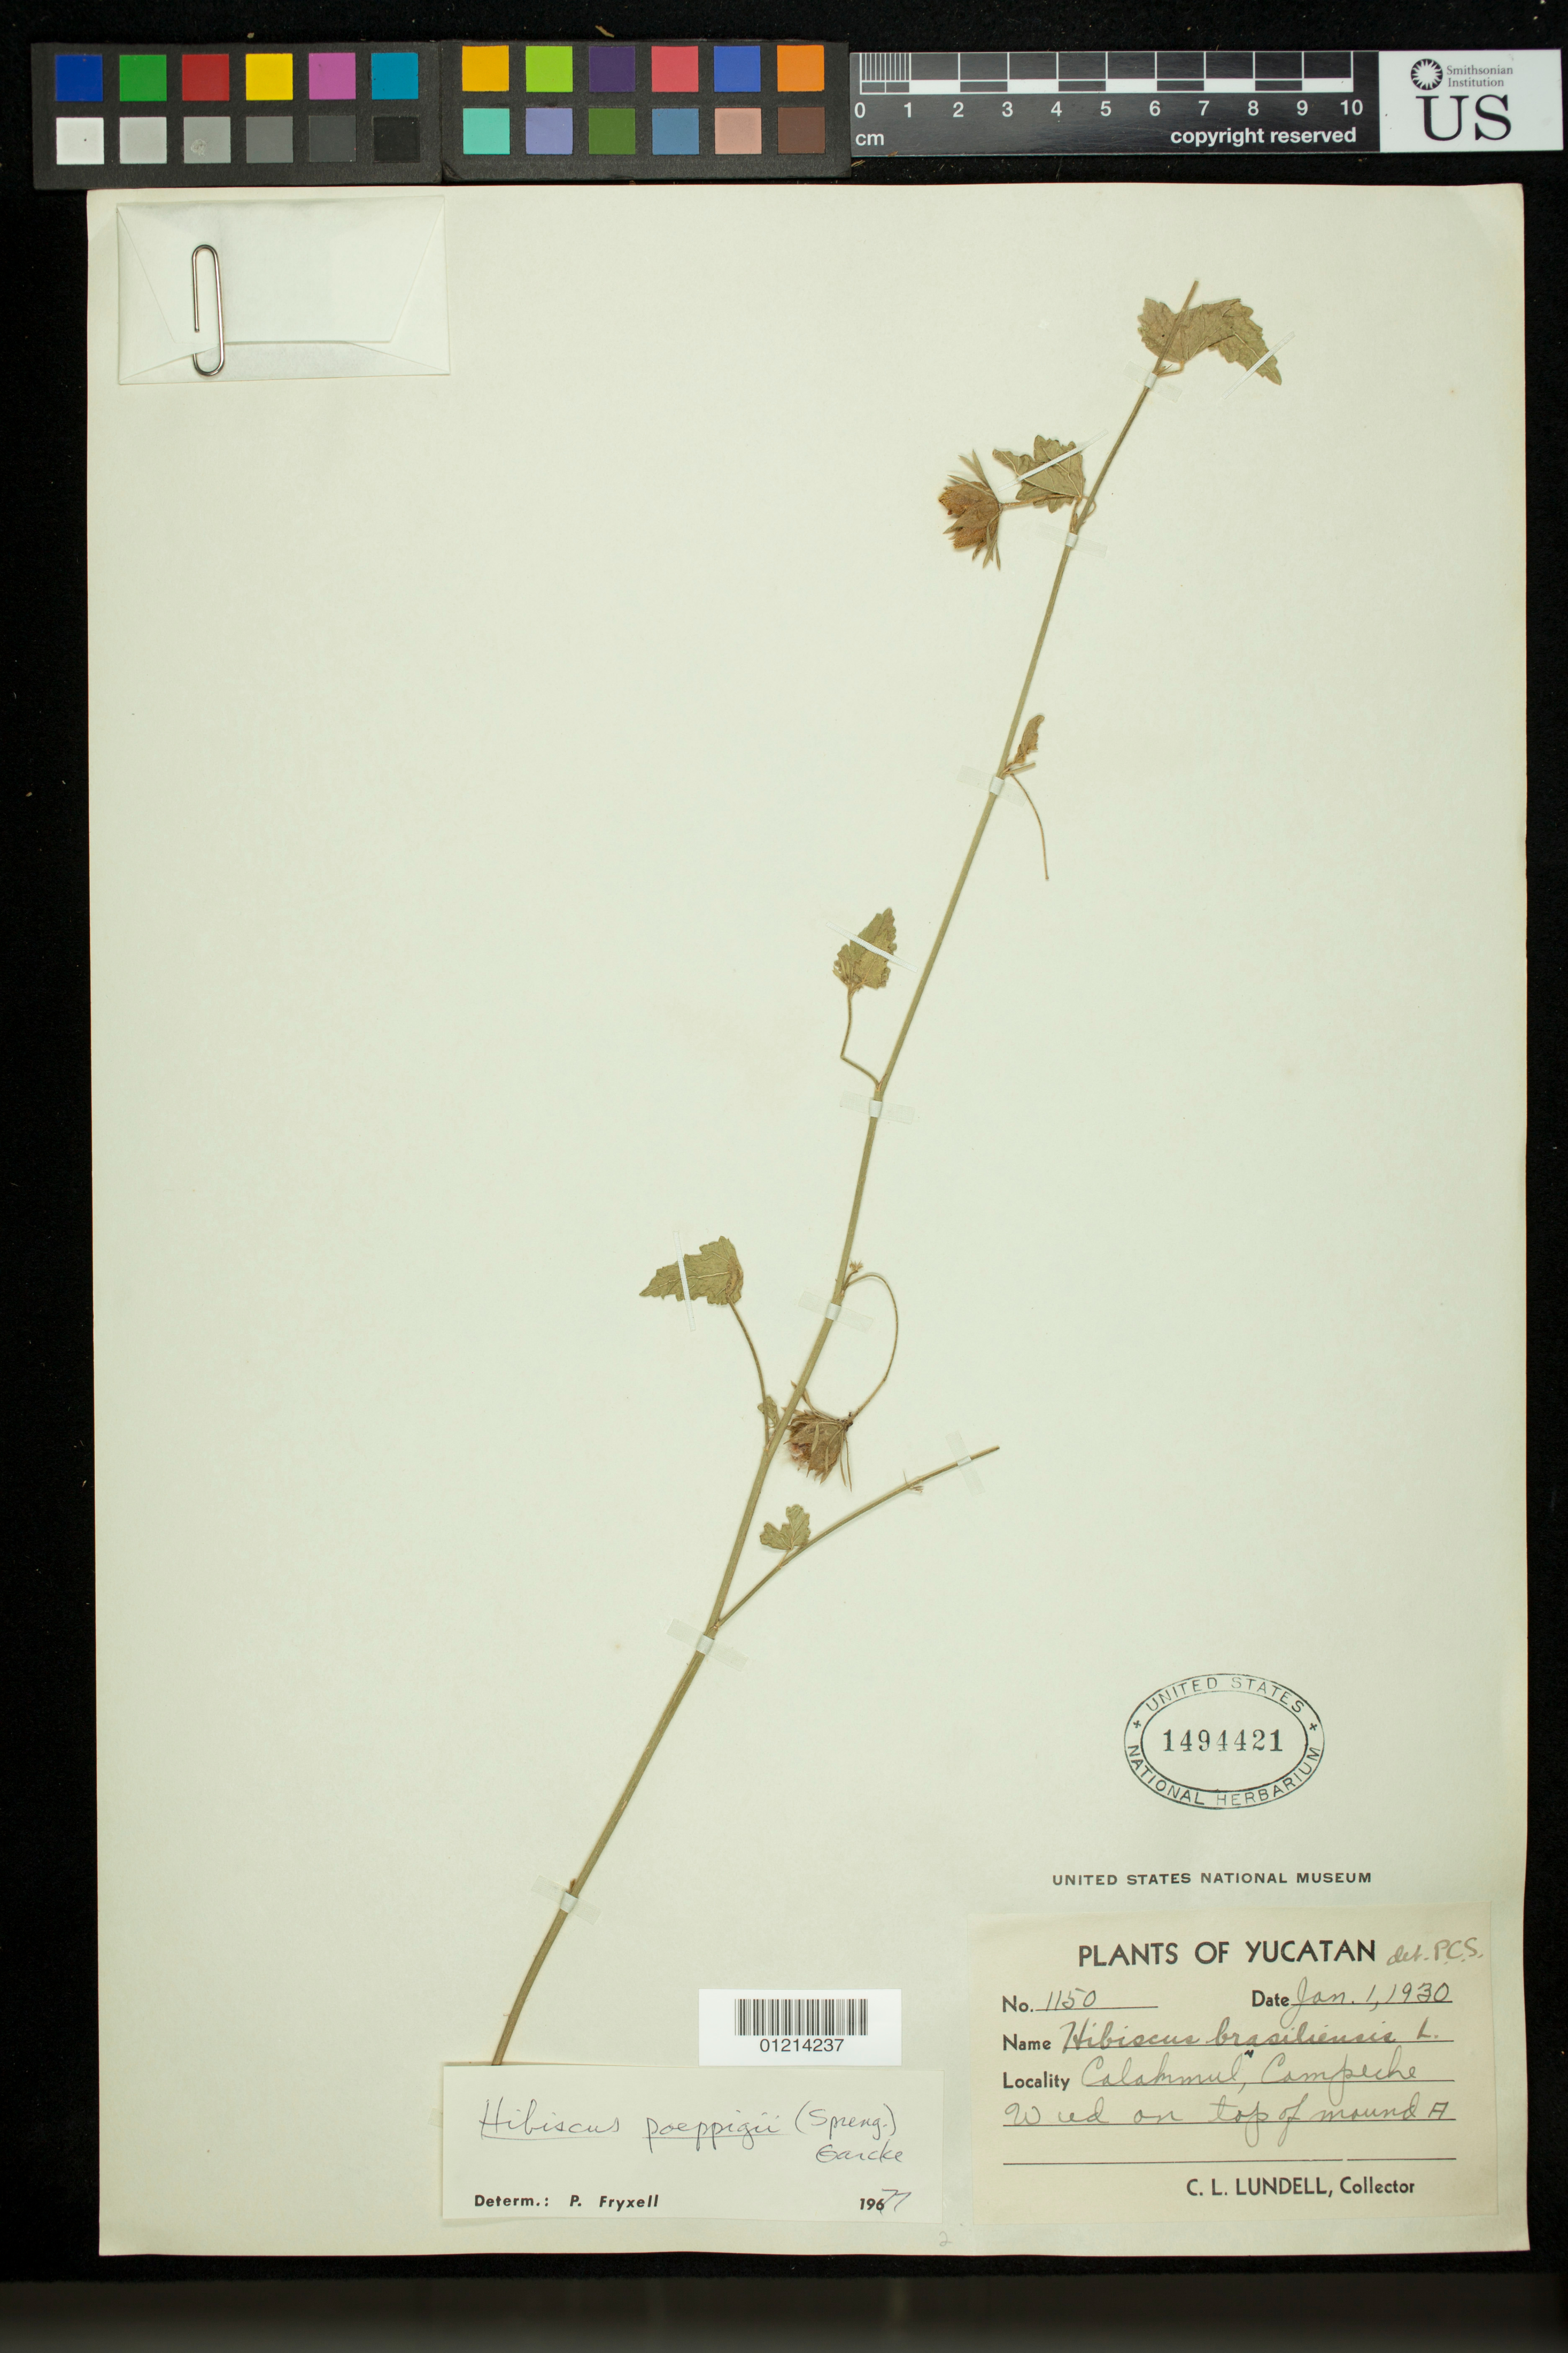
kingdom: Plantae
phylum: Tracheophyta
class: Magnoliopsida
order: Malvales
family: Malvaceae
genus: Hibiscus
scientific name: Hibiscus poeppigii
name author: (Spreng.) Garcke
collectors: C. L. Lundell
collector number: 1150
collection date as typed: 1/1/1930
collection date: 1930-01-01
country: Mexico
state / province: Campeche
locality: Calakmul, Campeche. Weed on top of mound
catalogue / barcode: US 1494421